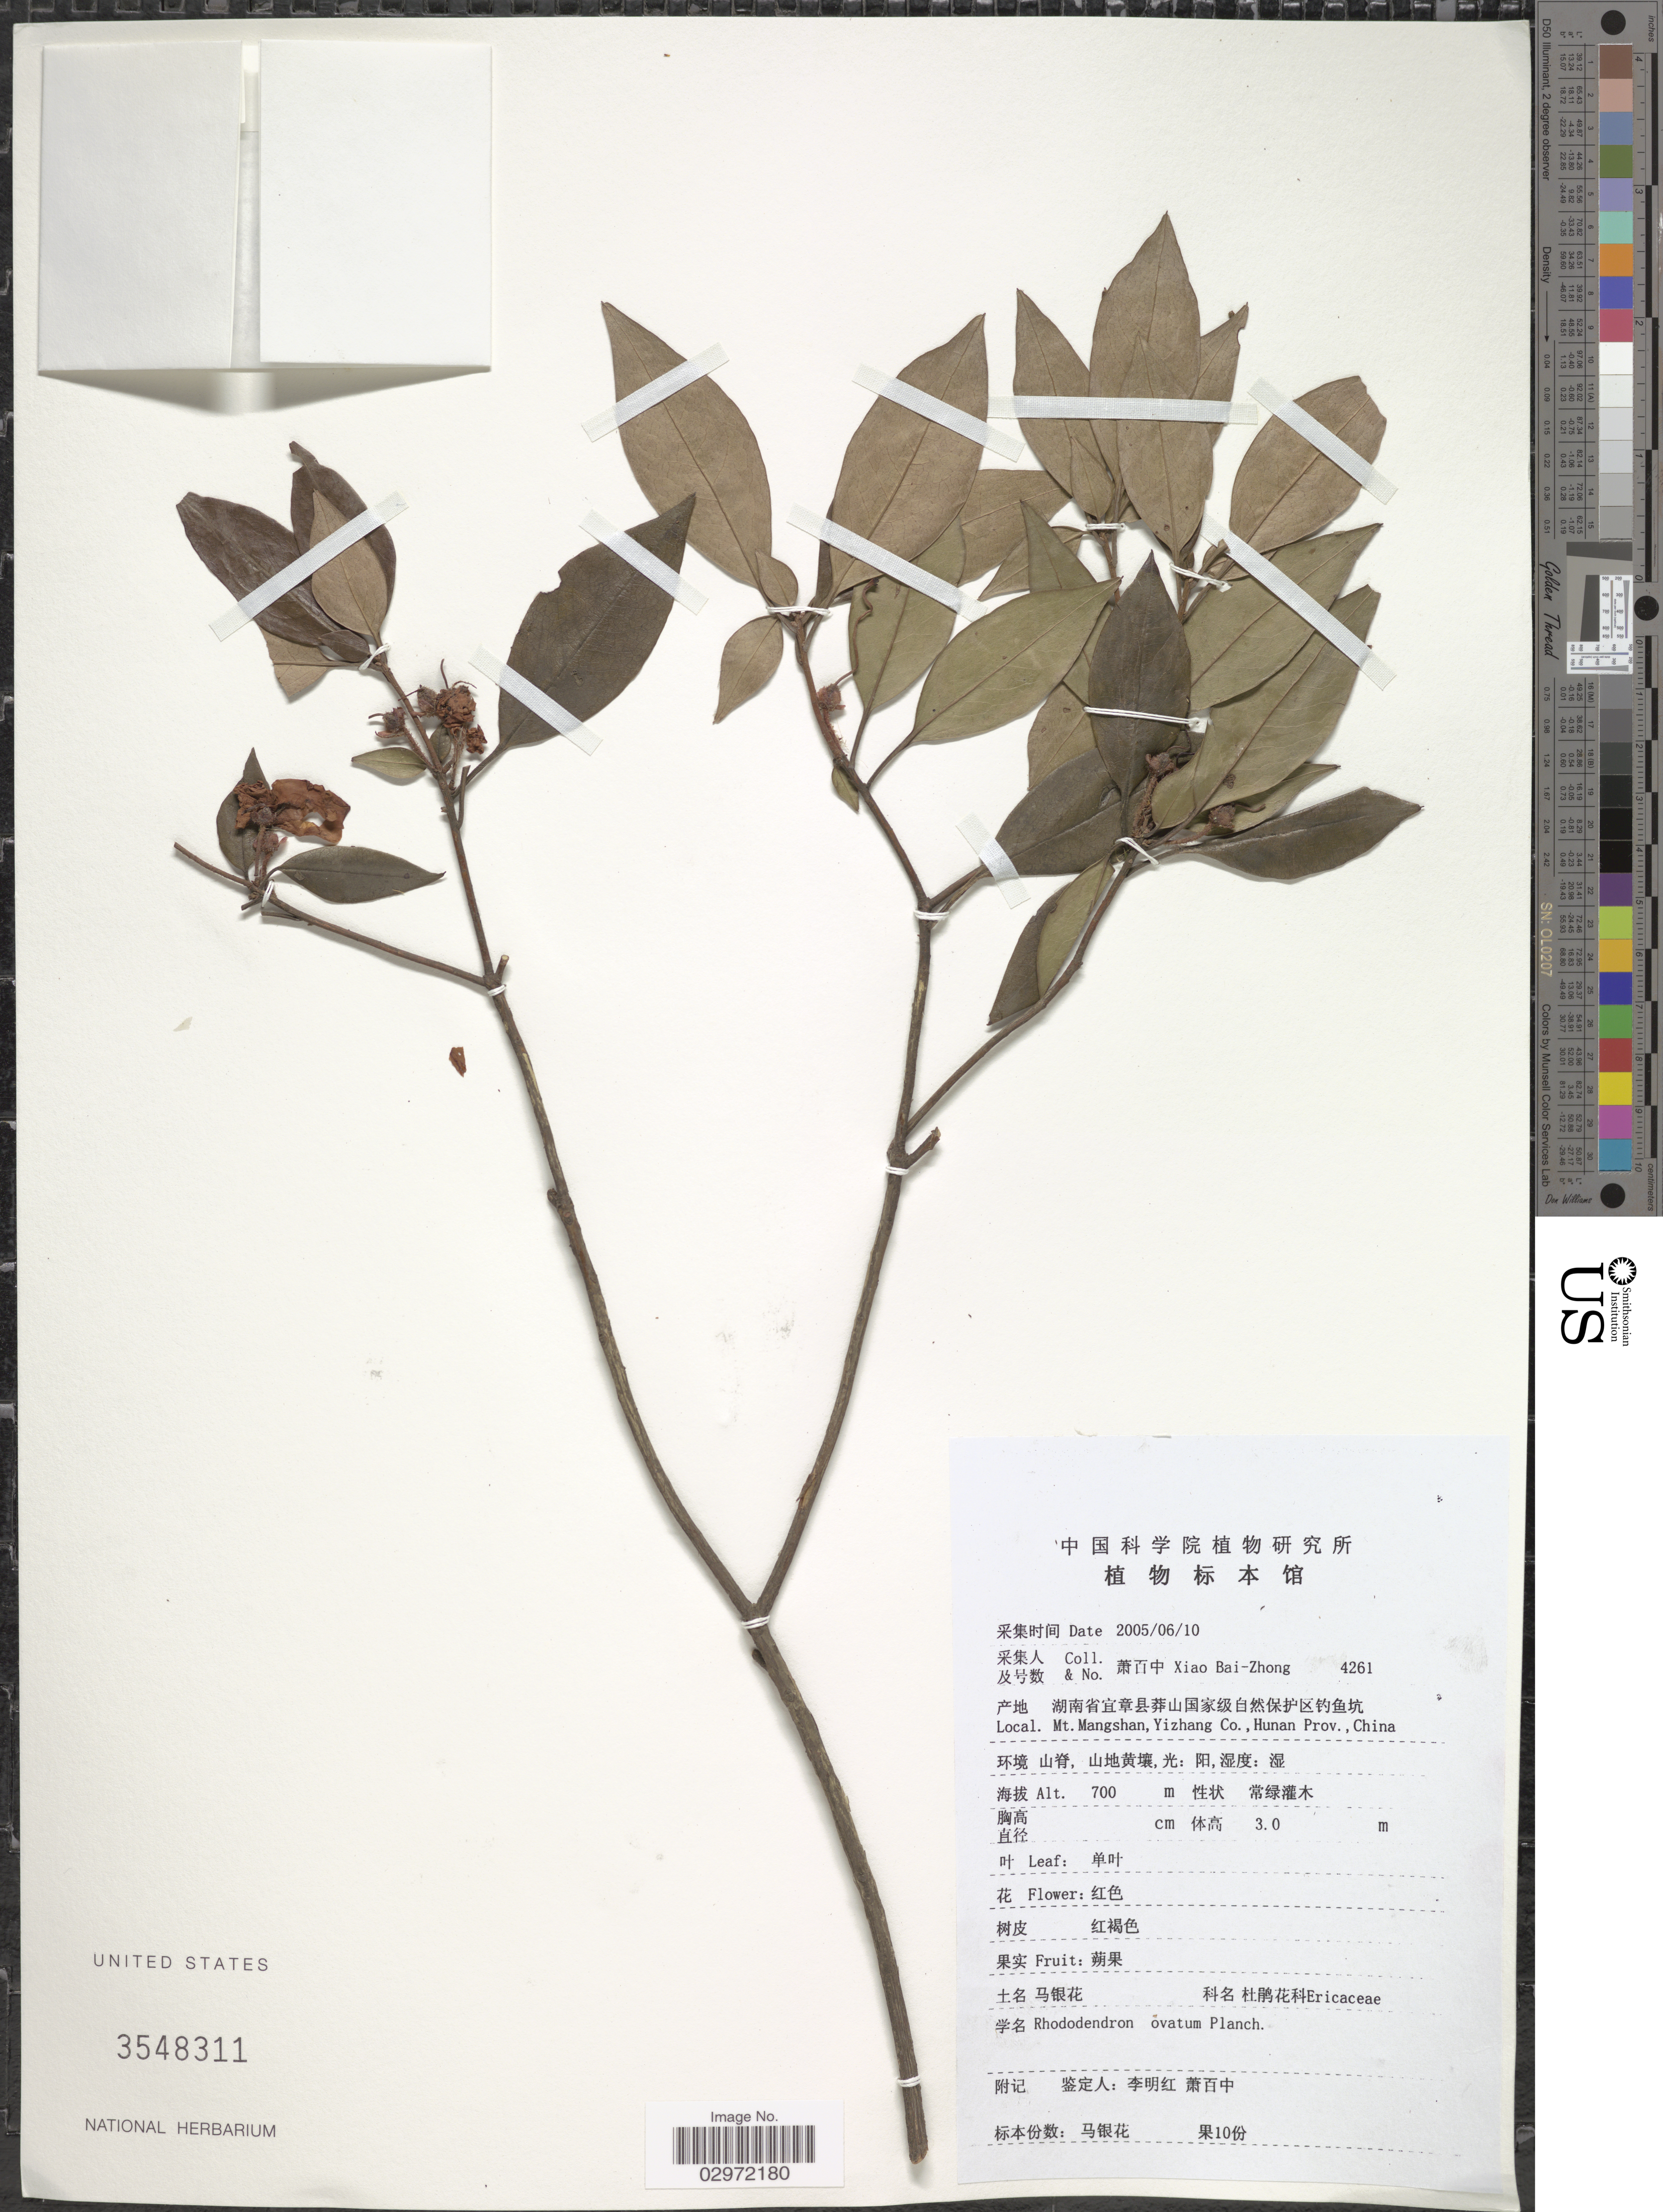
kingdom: Plantae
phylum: Tracheophyta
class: Magnoliopsida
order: Ericales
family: Ericaceae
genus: Rhododendron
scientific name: Rhododendron ovatum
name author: (Lindl.) Planch. ex Maxim.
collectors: B. Z. Xiao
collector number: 4261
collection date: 2005-06-10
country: China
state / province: Hunan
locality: Mt. Mangshan, Yizhang Co.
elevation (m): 700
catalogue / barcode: US 3548311